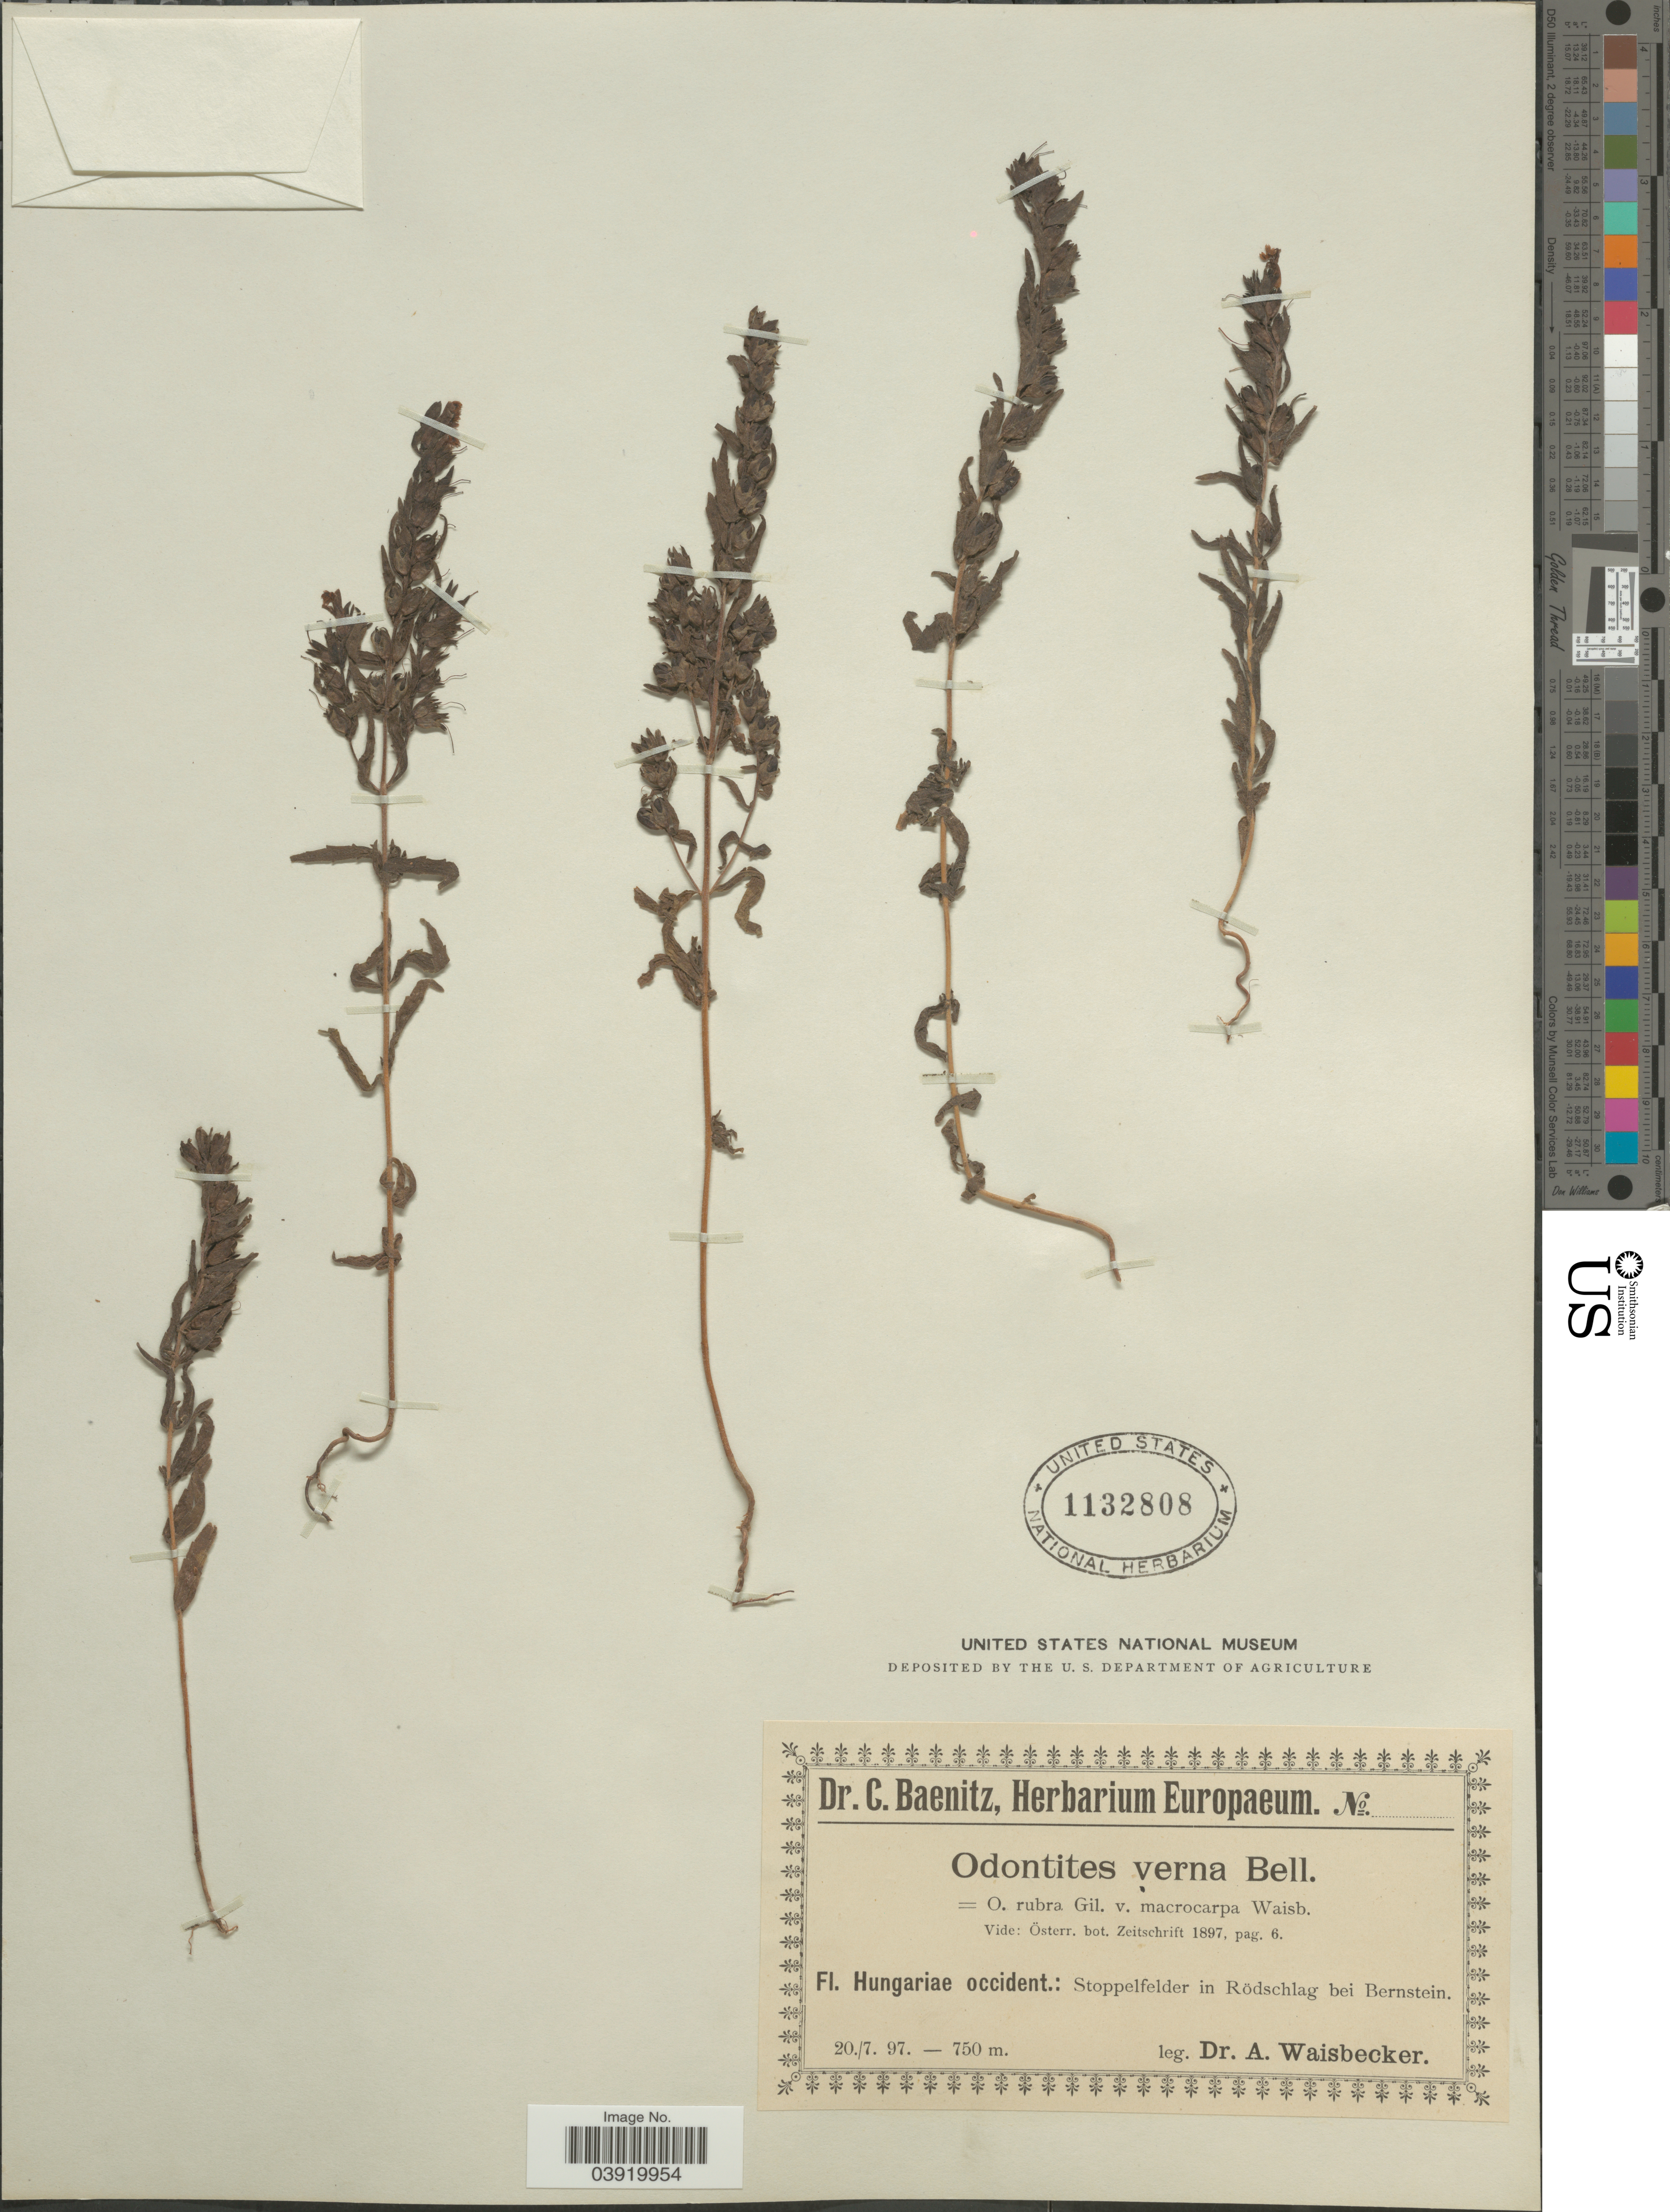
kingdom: Plantae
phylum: Tracheophyta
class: Magnoliopsida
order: Lamiales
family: Orobanchaceae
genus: Odontites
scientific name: Odontites vernus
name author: (Bellardi) Dumort.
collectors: A. Waisbecker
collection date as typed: Transcribed d/m/y: 20/7/97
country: Hungary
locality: Hungariae occident.: Stoppelfelder in Rödschlag bei Bernstein.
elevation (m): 750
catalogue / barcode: US 1132808